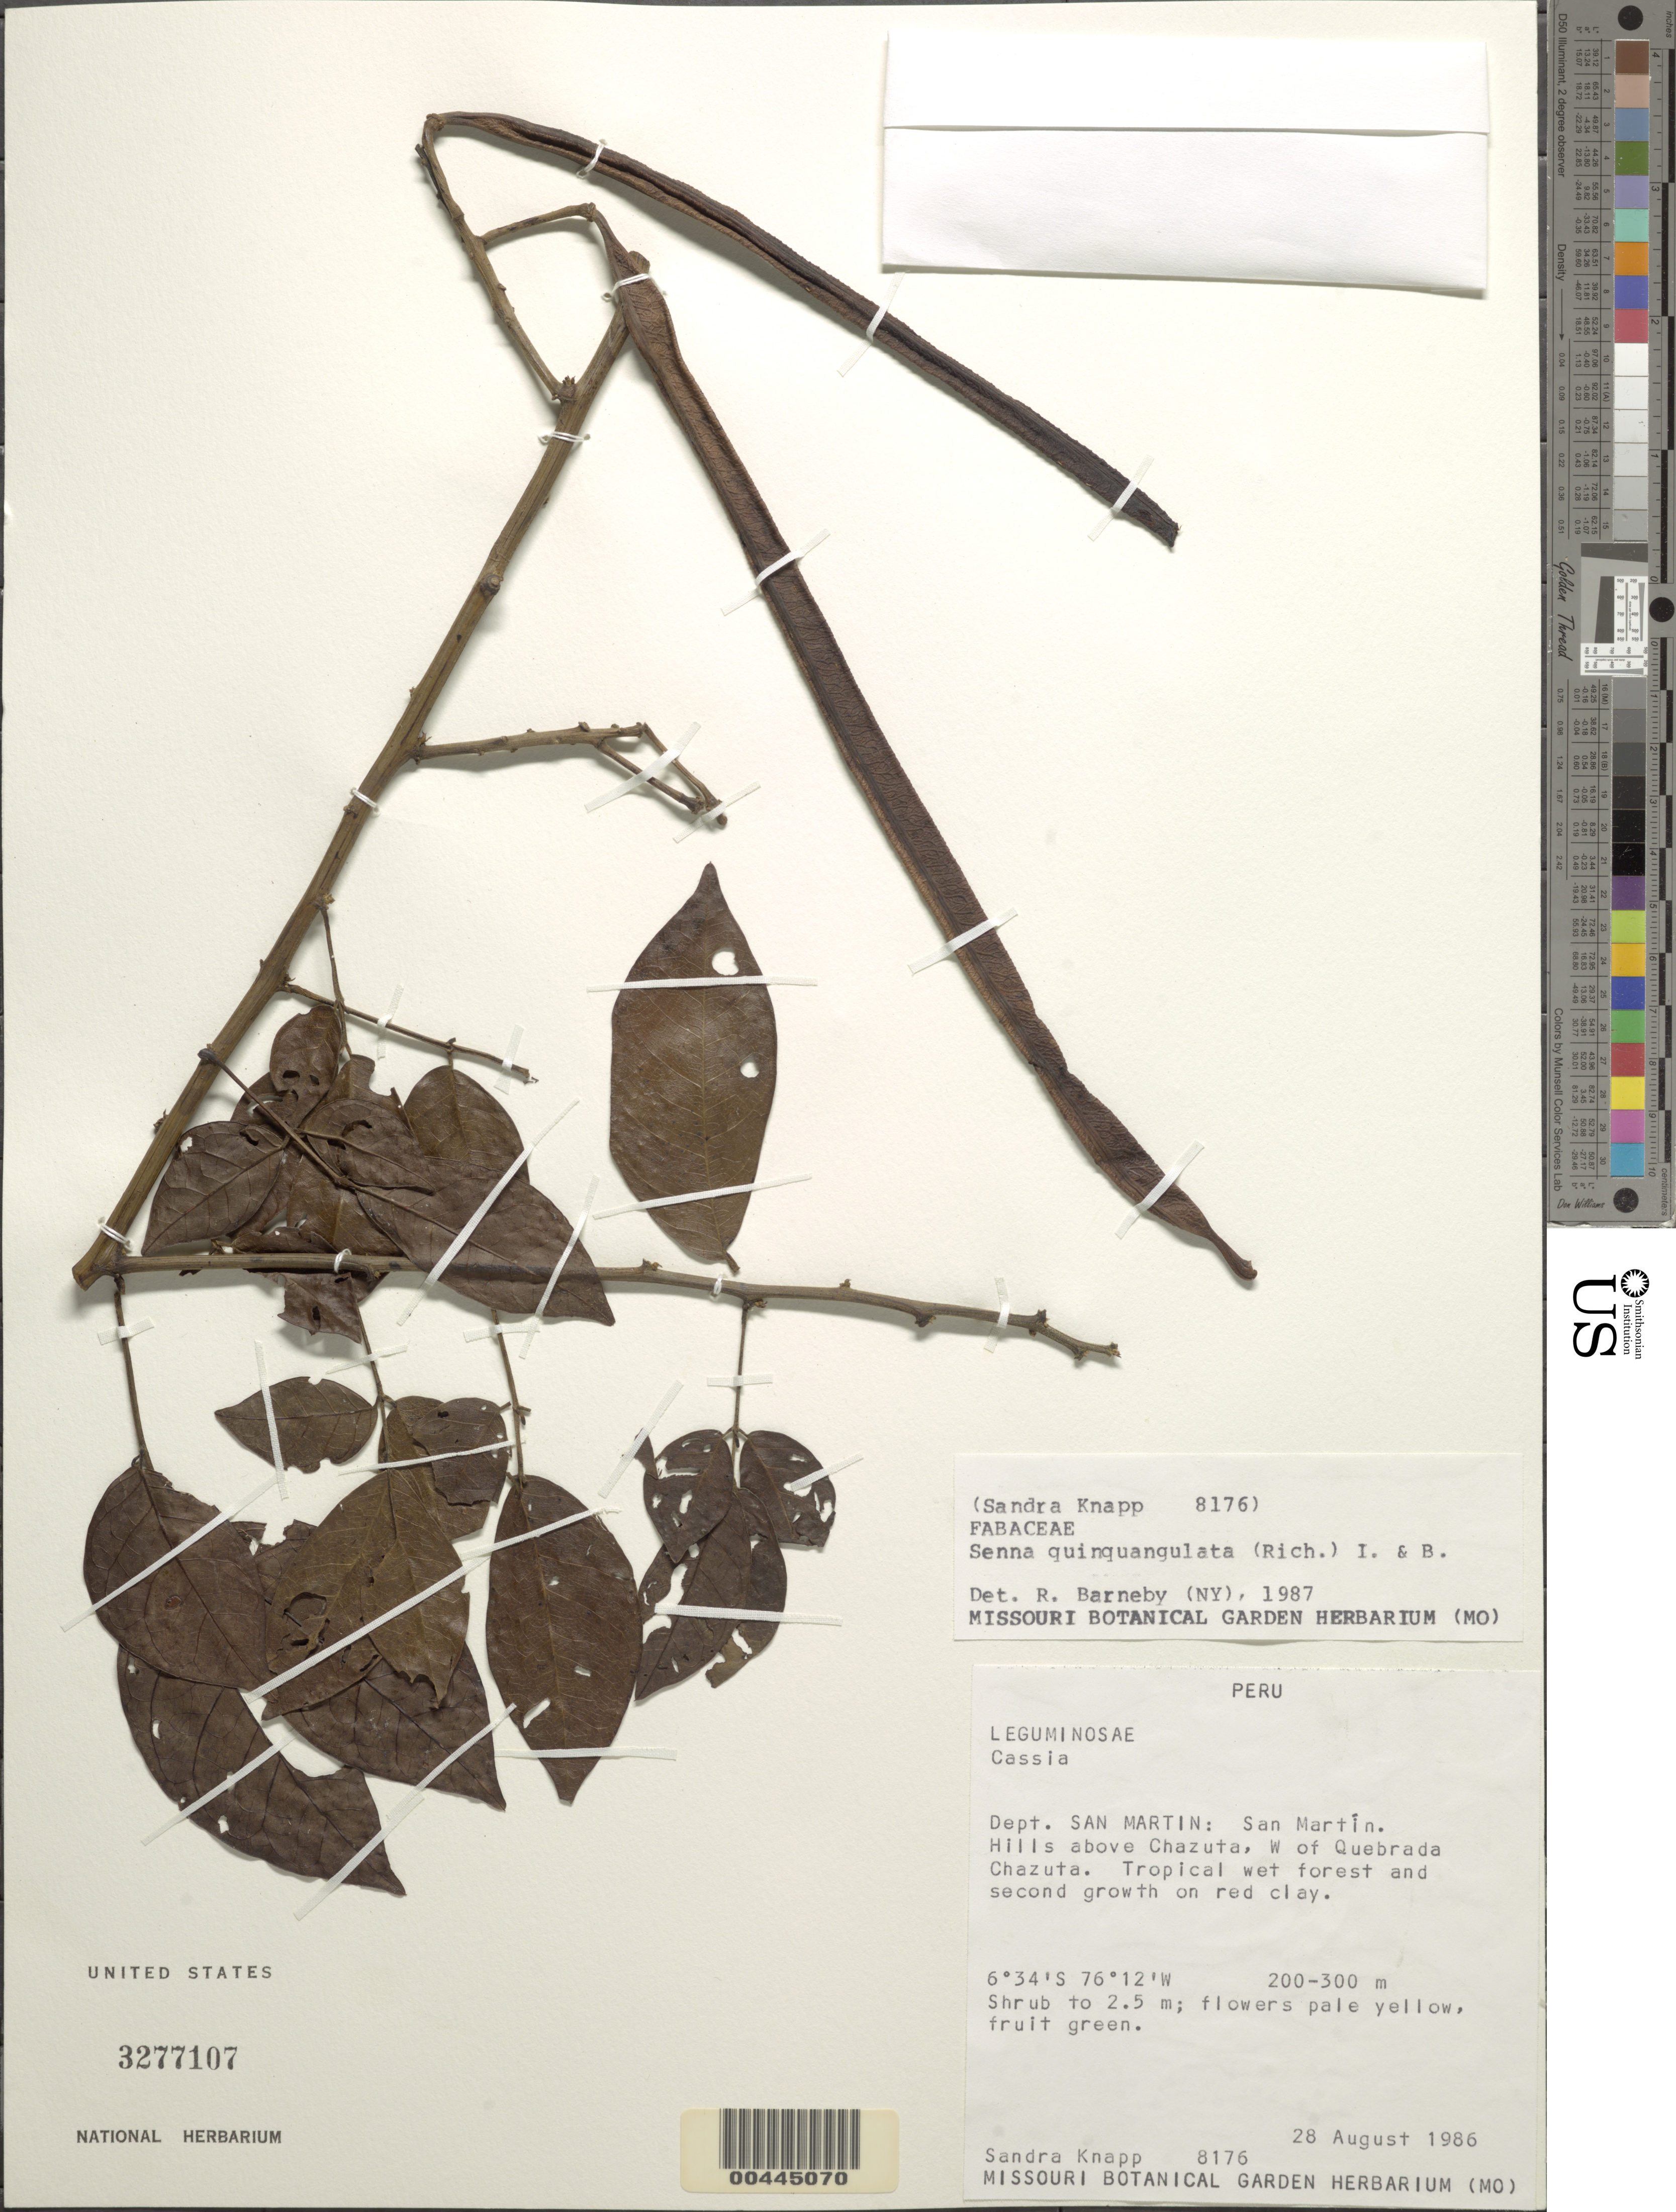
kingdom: Plantae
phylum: Tracheophyta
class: Magnoliopsida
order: Fabales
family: Fabaceae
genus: Senna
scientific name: Senna quinquangulata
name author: (Rich.) H.S. Irwin & Barneby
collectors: S. Knapp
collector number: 8176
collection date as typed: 28 Aug 1986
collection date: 1986-08-28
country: Peru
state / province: San Martín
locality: San martin hills above chazuta, w of quebrada chazuta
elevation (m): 200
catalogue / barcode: US 3277107